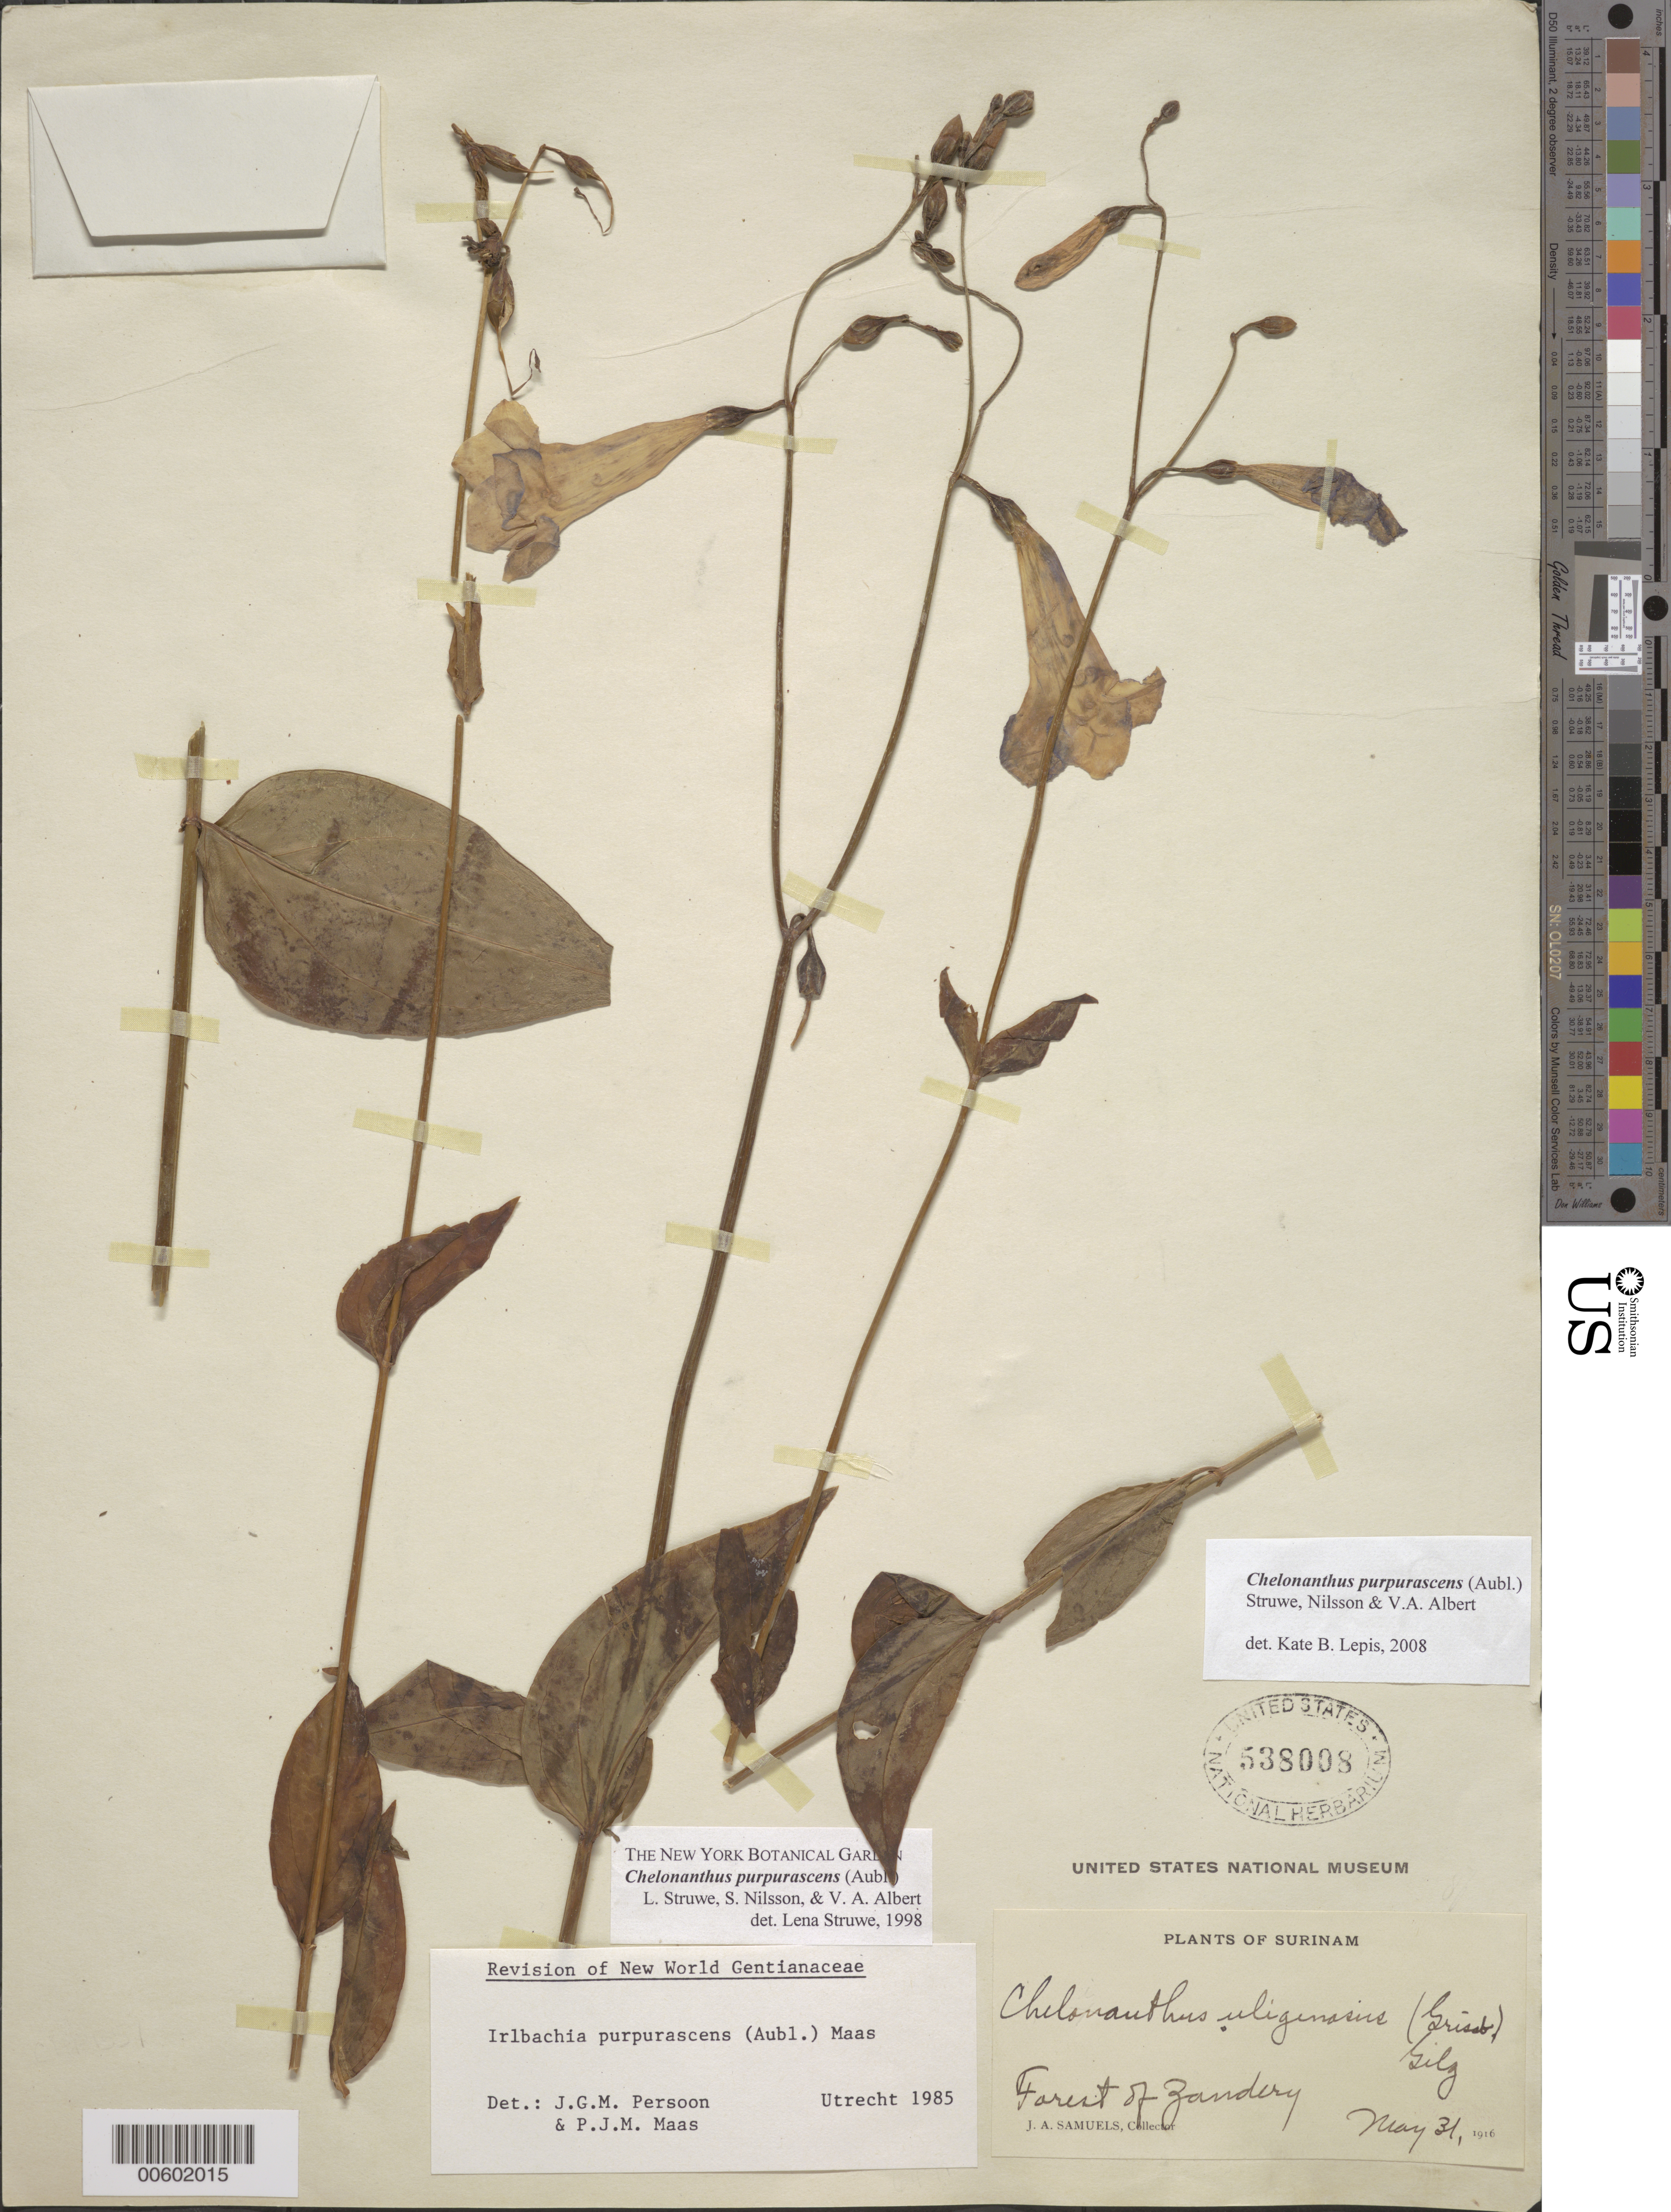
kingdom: Plantae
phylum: Tracheophyta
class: Magnoliopsida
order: Gentianales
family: Gentianaceae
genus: Chelonanthus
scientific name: Chelonanthus purpurascens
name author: (Aubl.) Struwe et al.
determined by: Struwe, L.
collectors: J. A. Samuels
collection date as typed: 31-May-16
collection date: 1916-05-31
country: Suriname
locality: Forest of Zandery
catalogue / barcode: US 538008